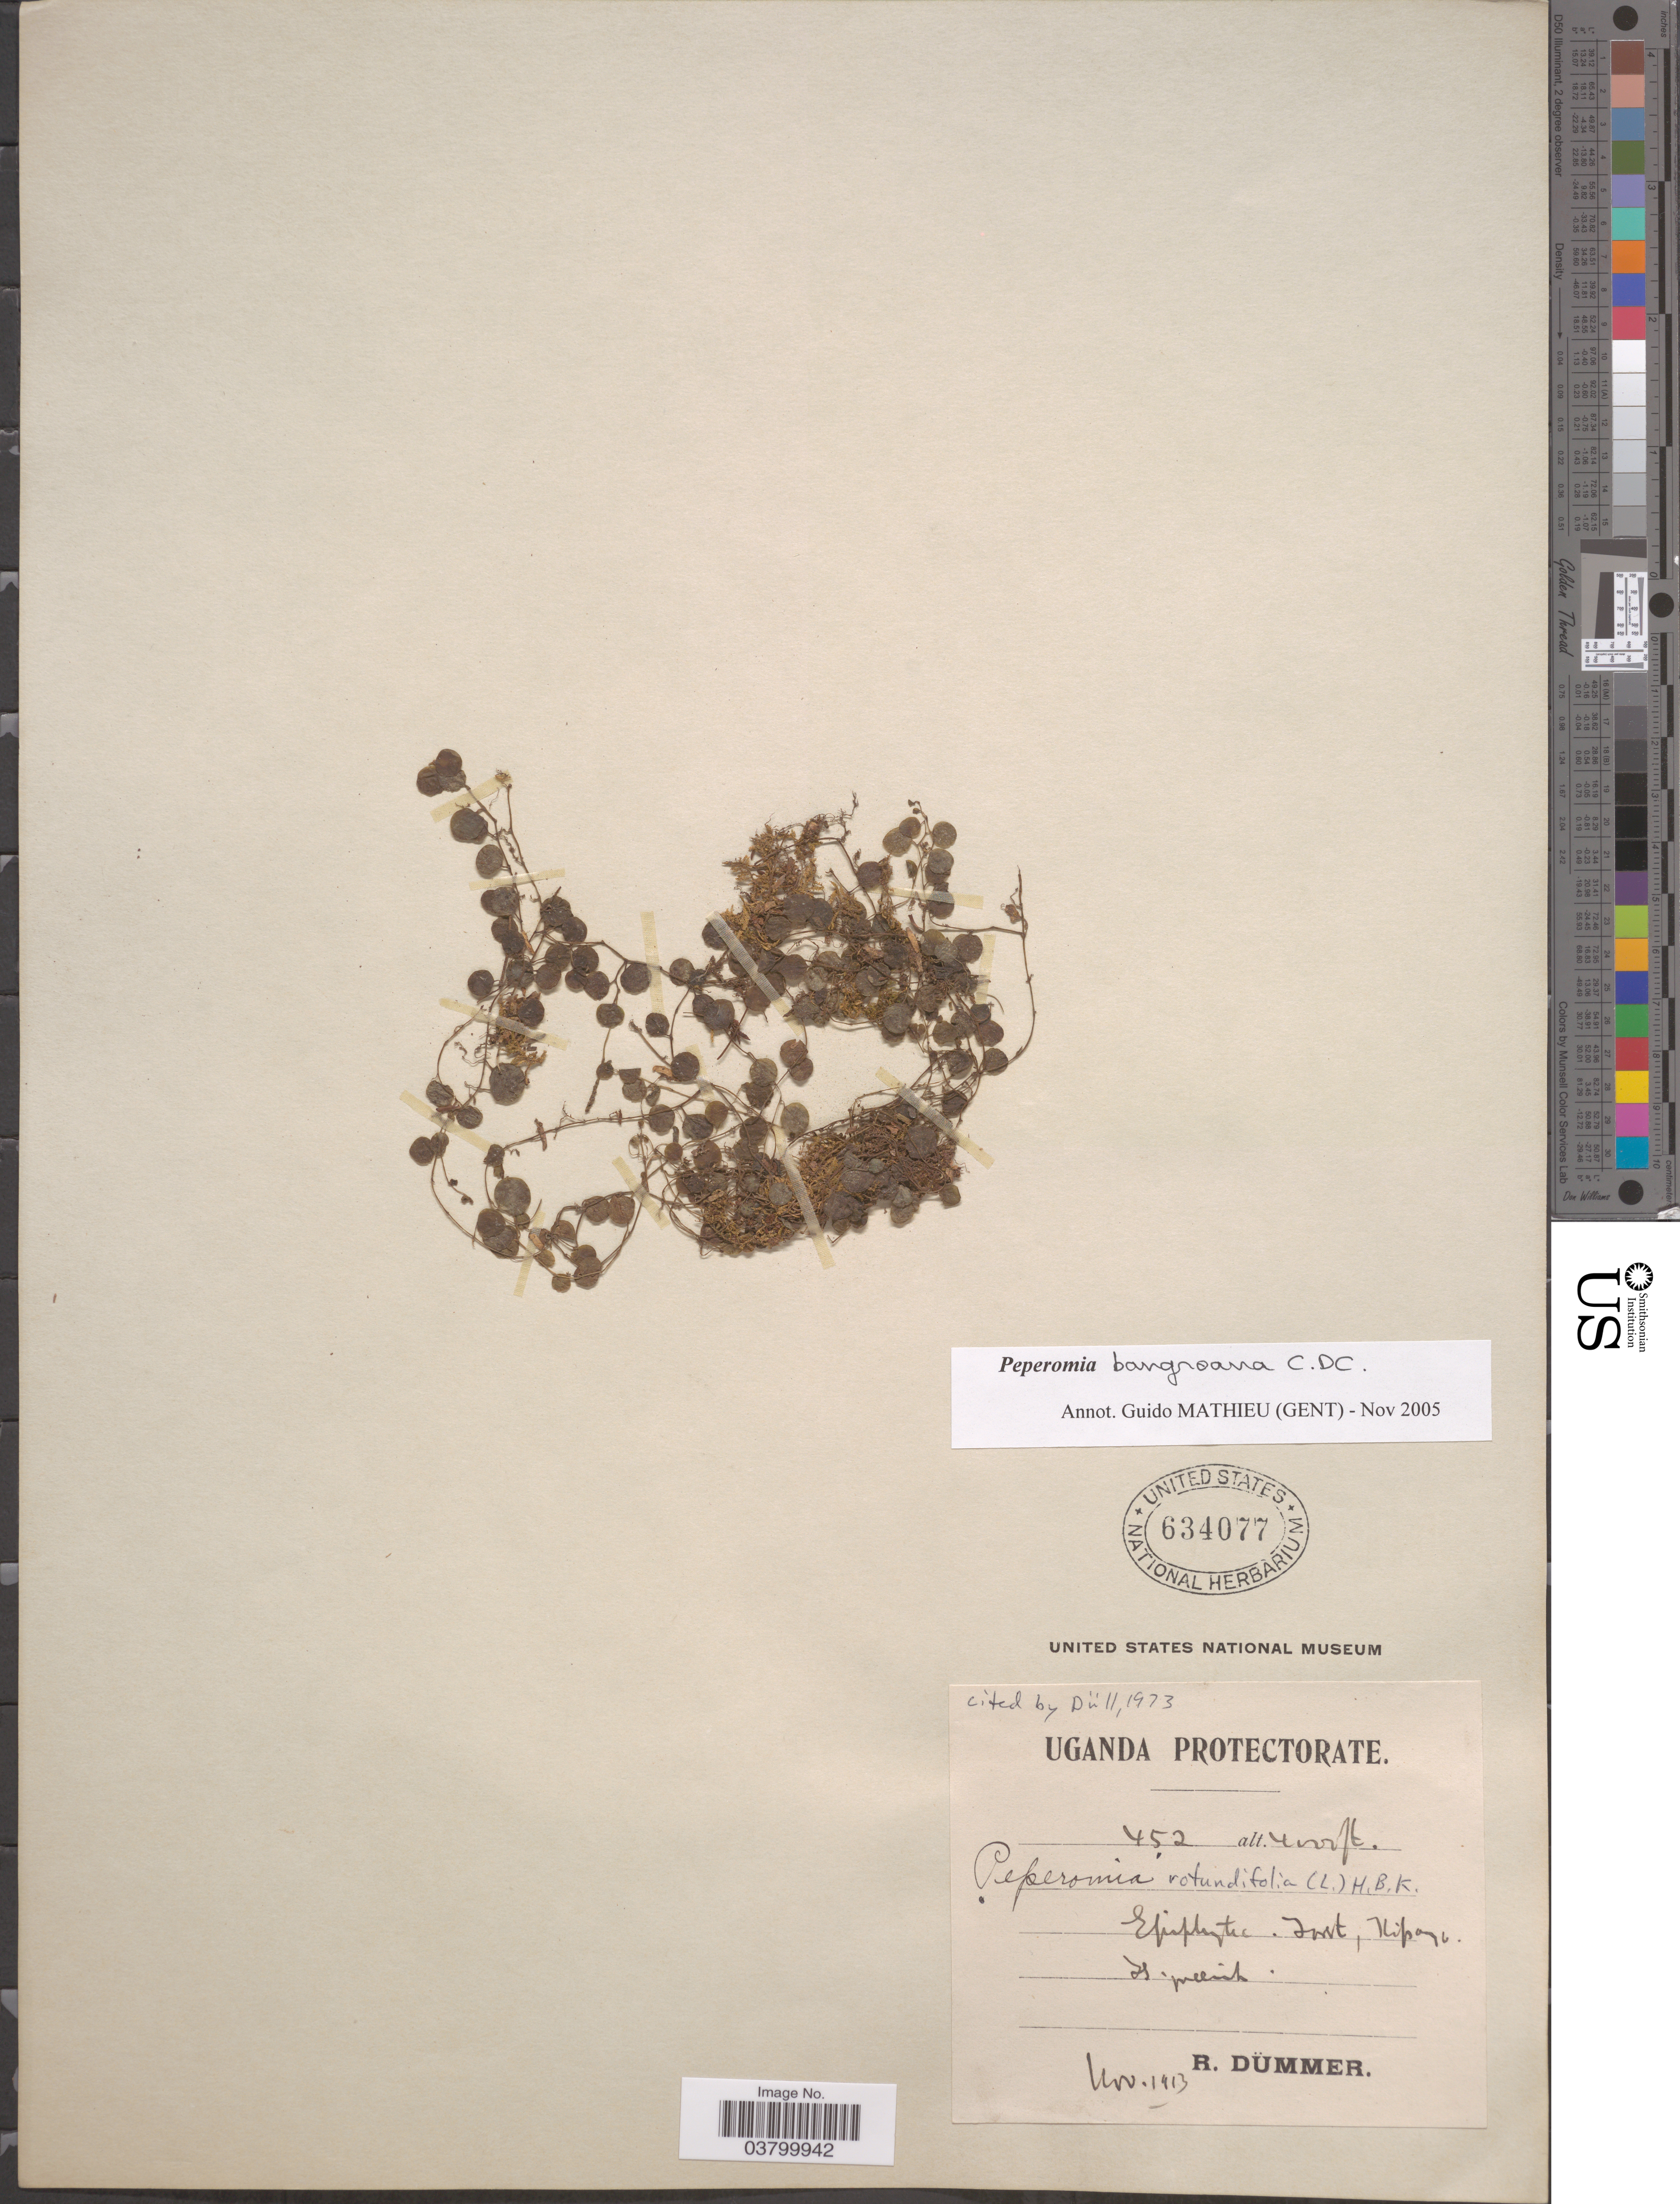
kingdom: Plantae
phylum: Tracheophyta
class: Magnoliopsida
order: Piperales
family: Piperaceae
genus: Peperomia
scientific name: Peperomia bangrooana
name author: C. DC.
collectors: R. A. Dümmer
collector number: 452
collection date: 1913-11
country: Uganda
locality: Uganda Protectorate. Forest, Kipayo.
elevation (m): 1219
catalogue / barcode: US 634077